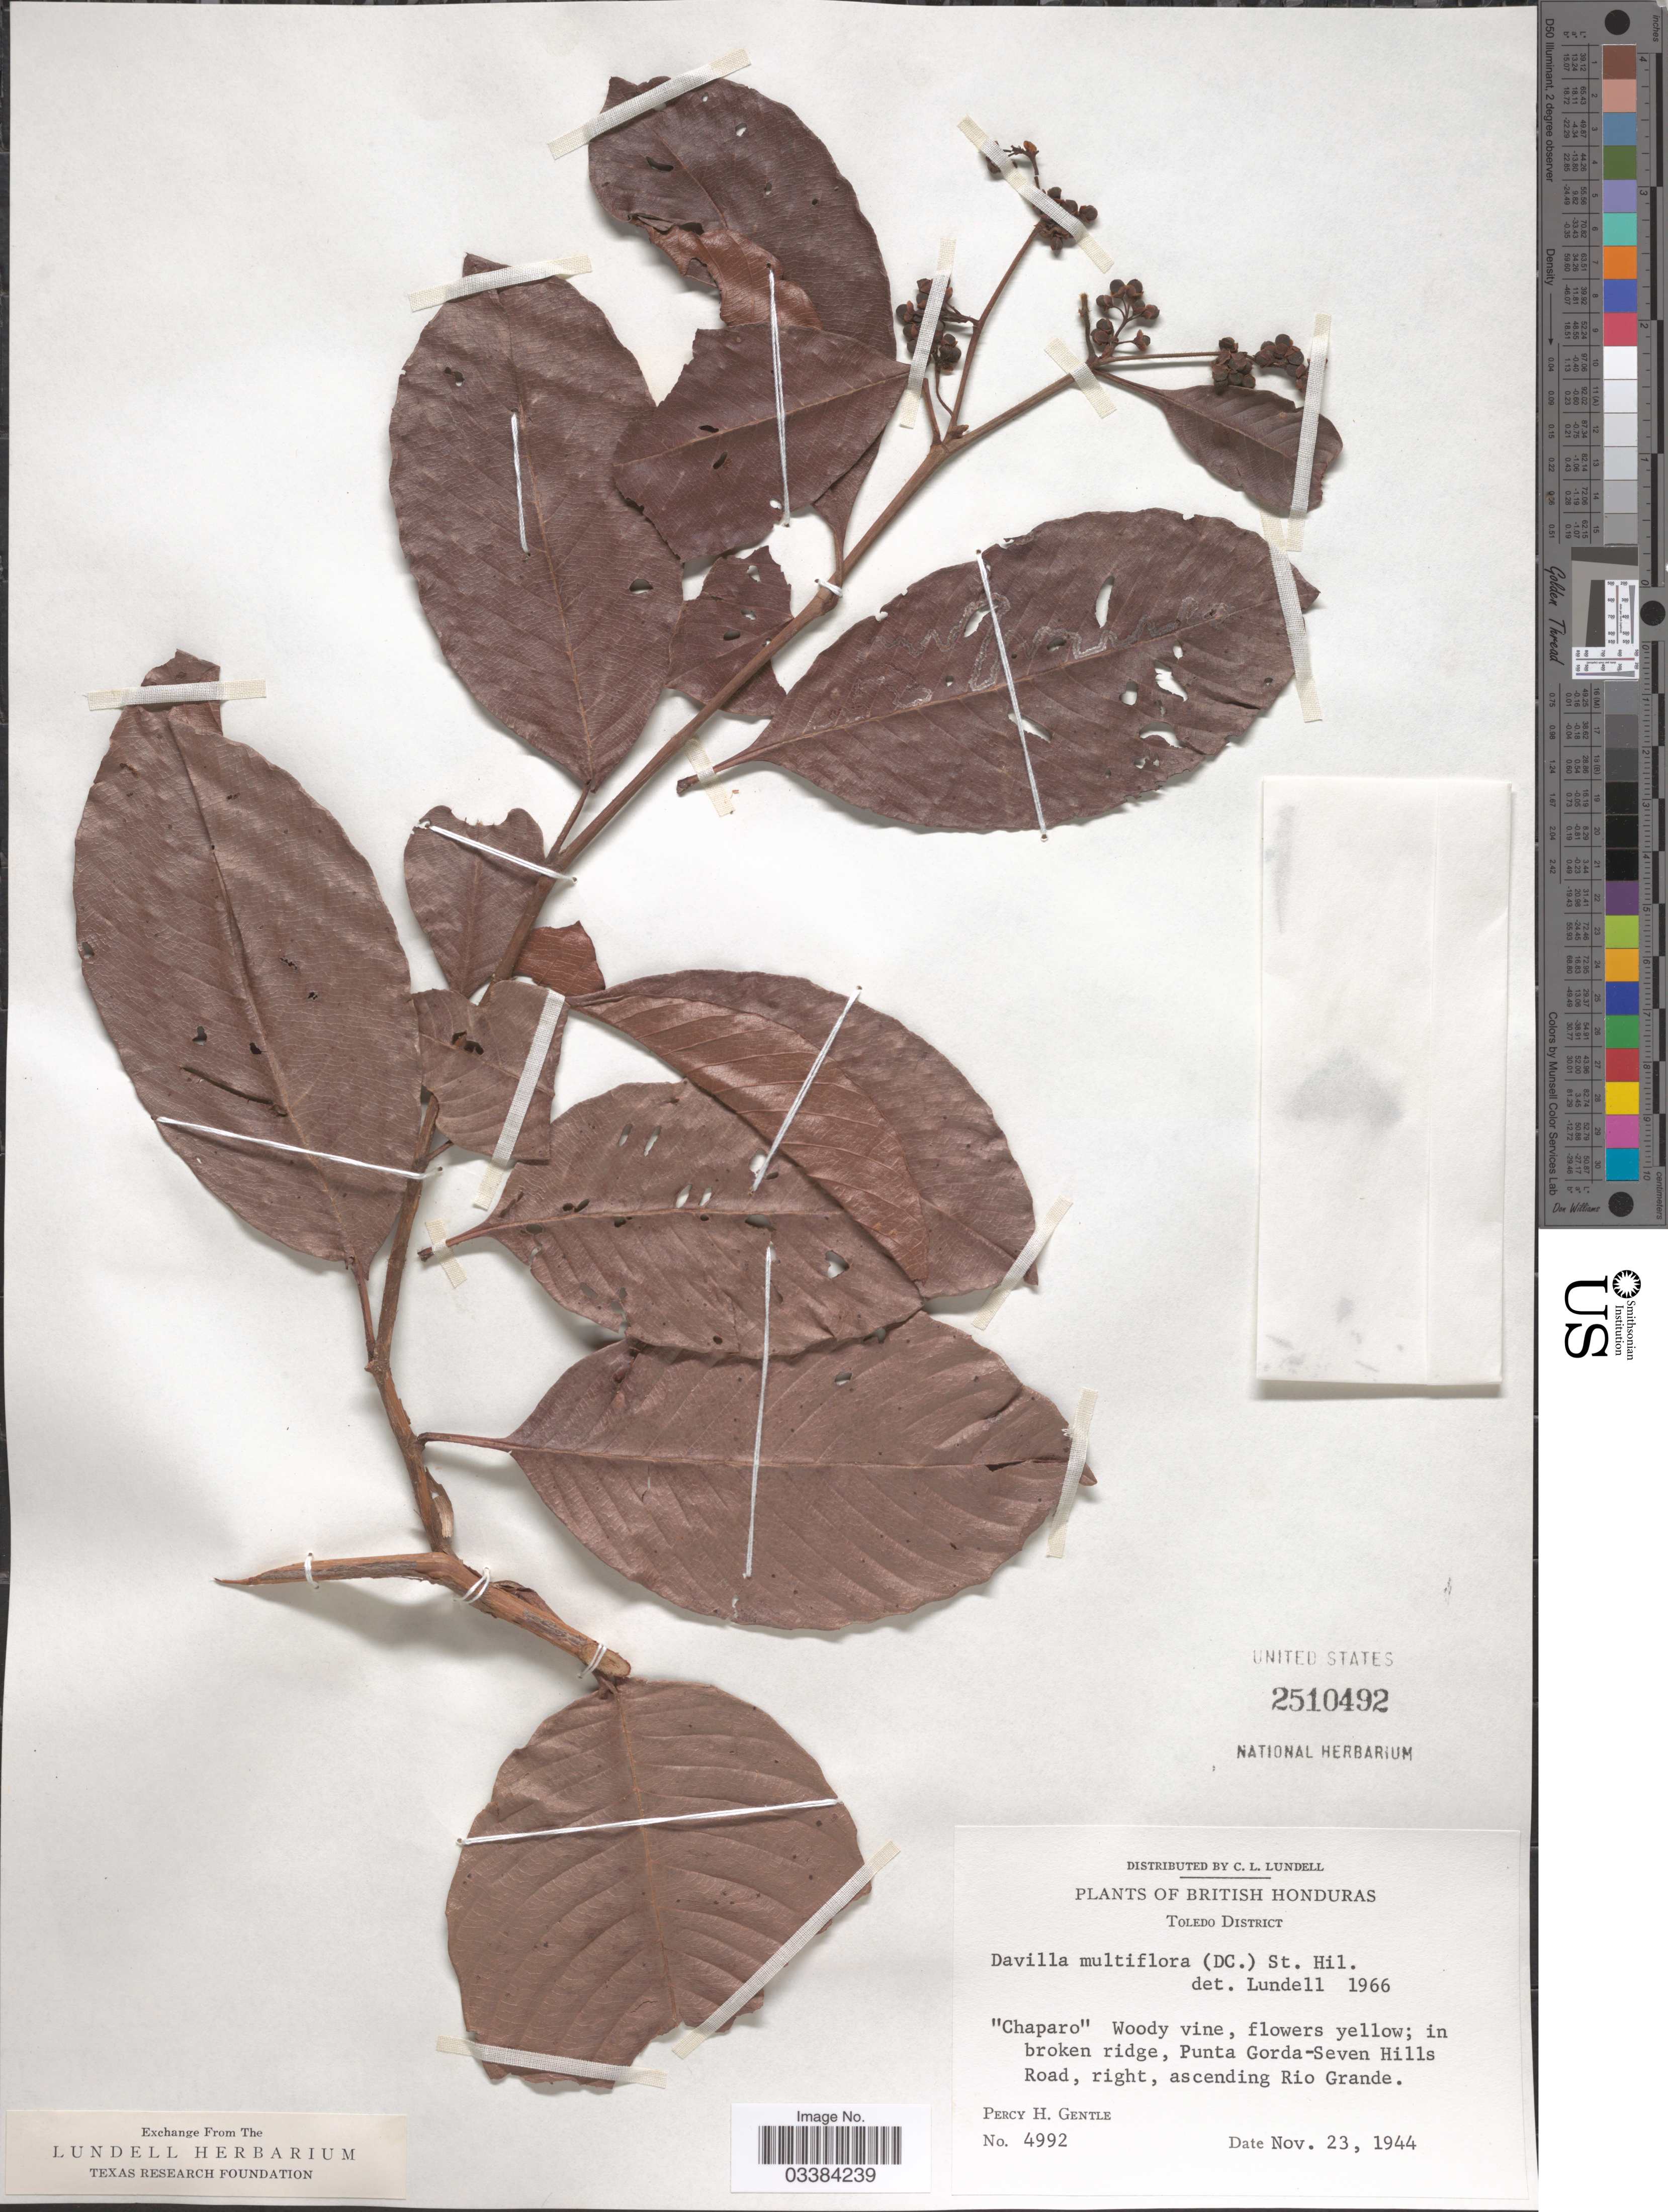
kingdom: Plantae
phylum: Tracheophyta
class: Magnoliopsida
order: Dilleniales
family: Dilleniaceae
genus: Davilla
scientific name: Davilla multiflora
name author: (DC.) A. St.-Hil.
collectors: P. H. Gentle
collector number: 4992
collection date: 1944-11-23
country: Belize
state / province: Toledo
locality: British Honduras. Toledo District. In broken ridge, Punta Gorda-Seven Hills Road, right, ascending Rio Grande.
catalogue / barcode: US 2510492